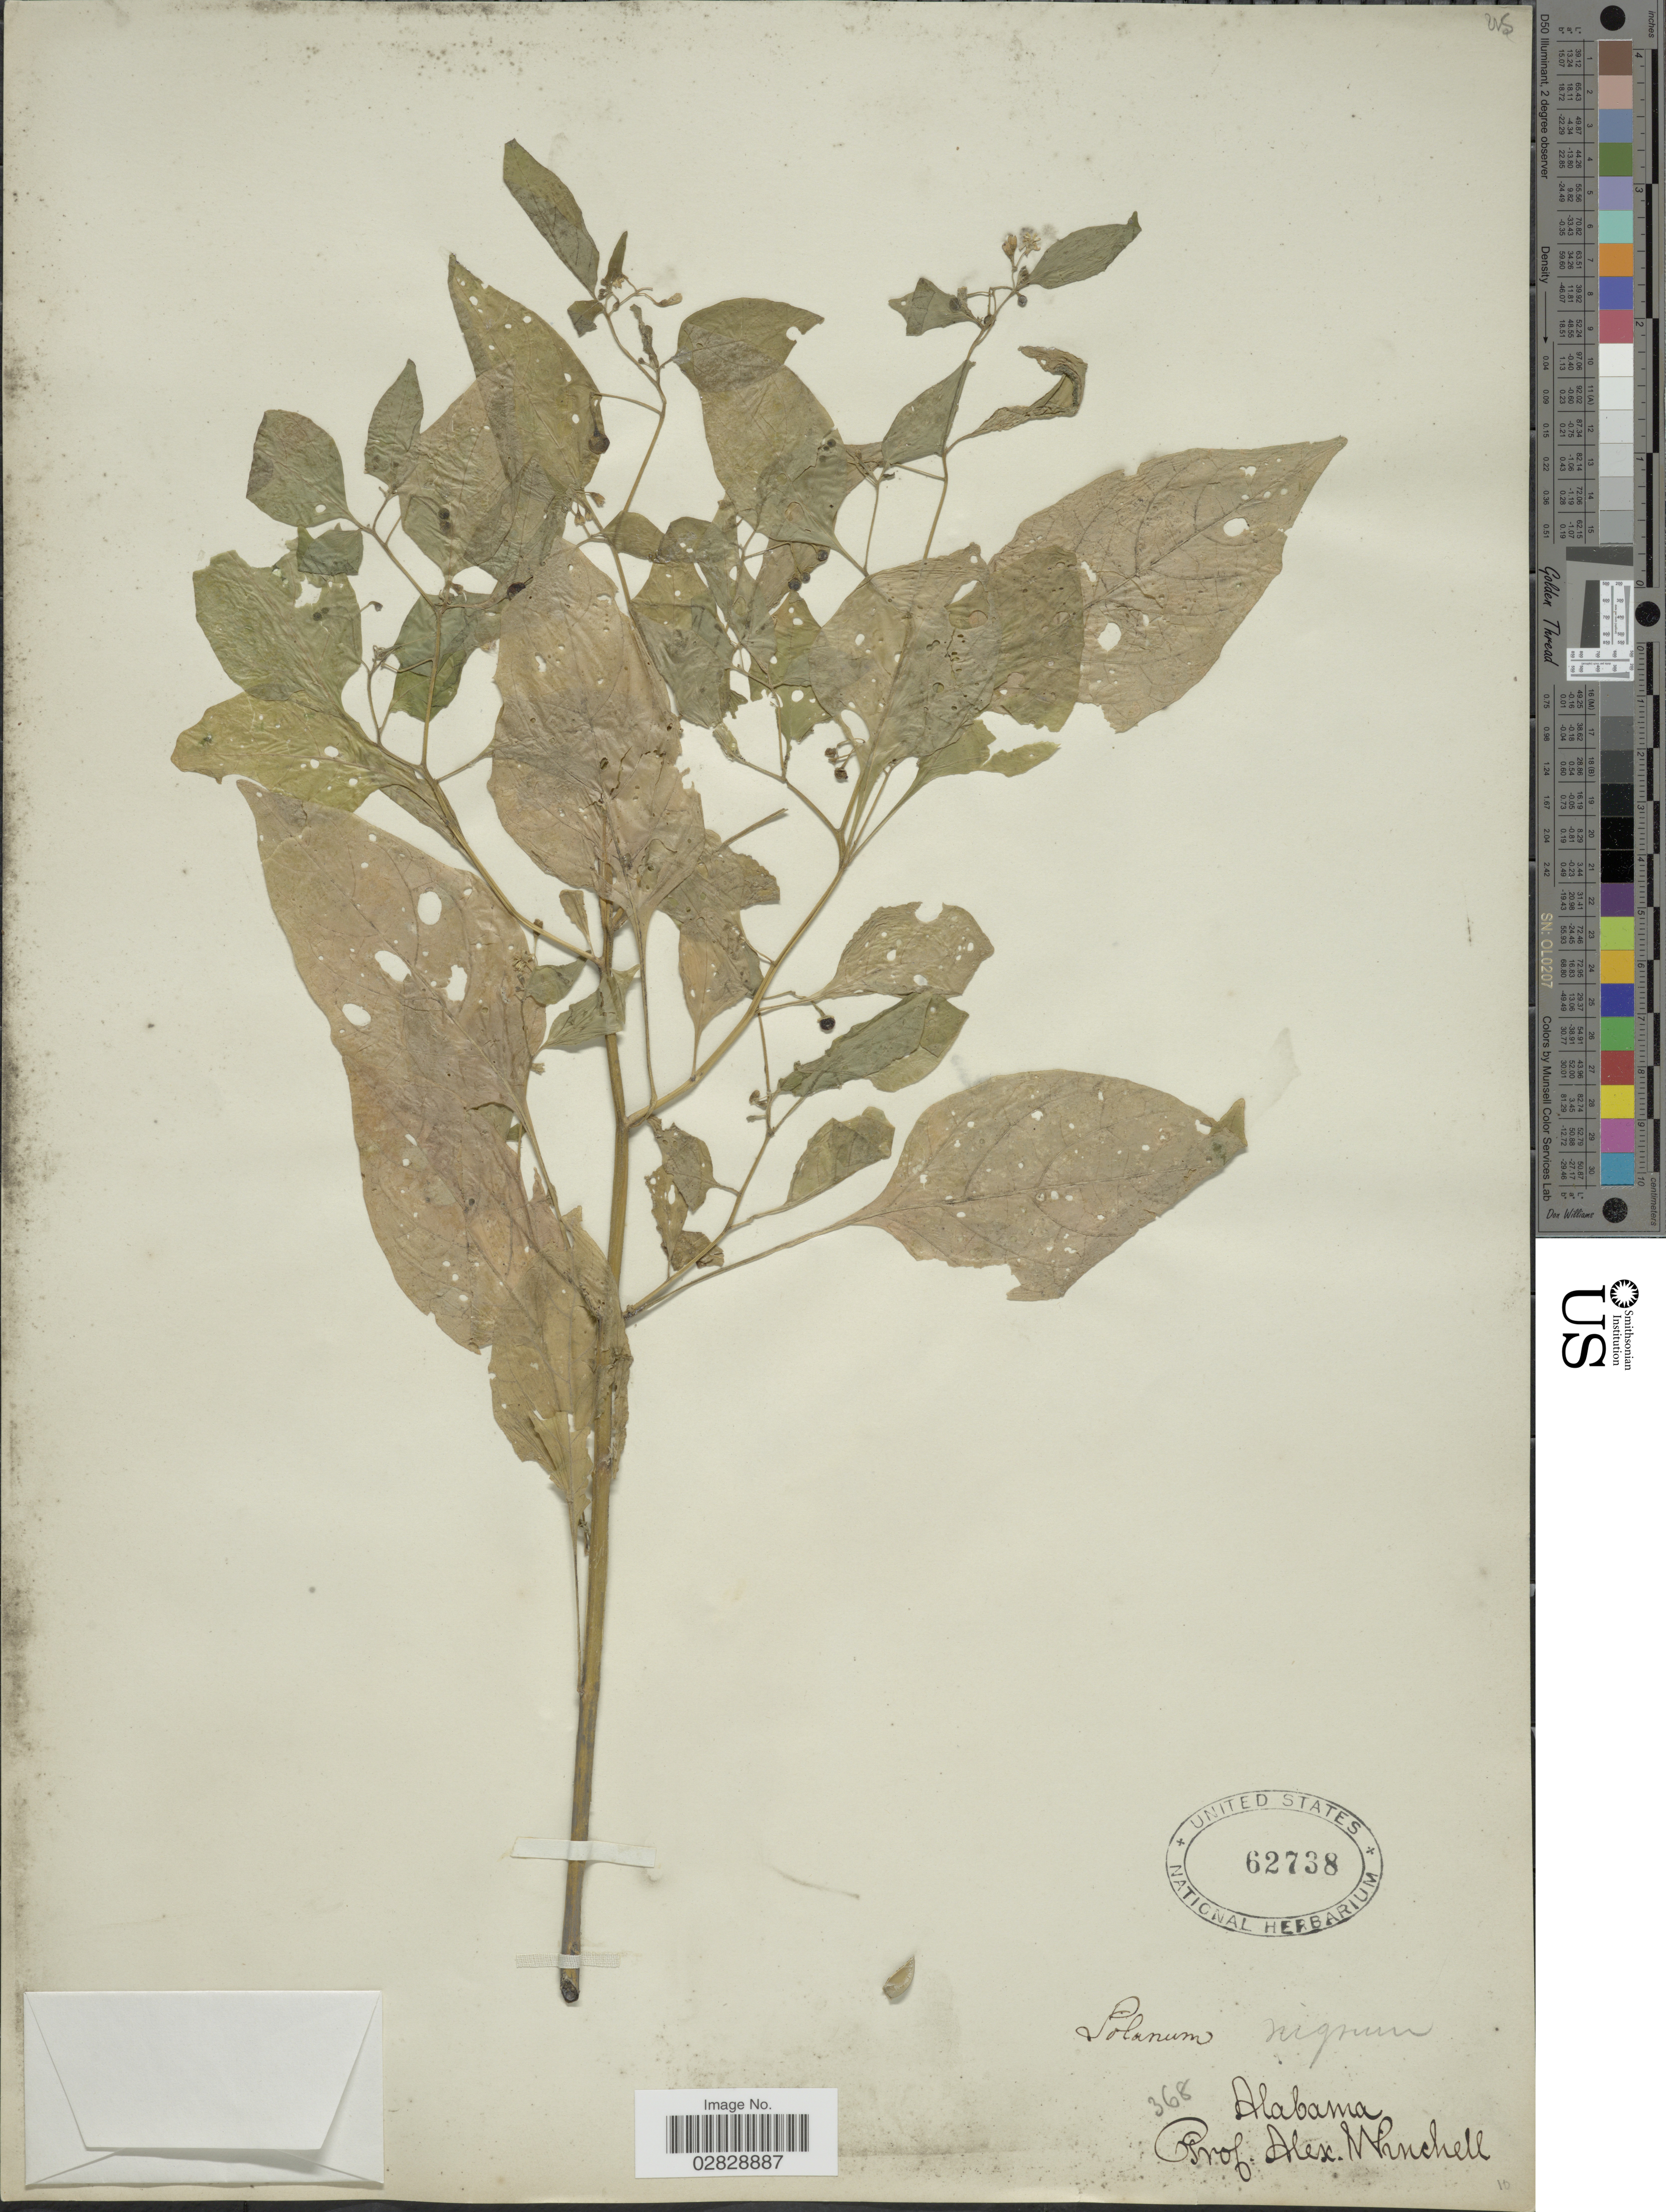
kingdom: Plantae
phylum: Tracheophyta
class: Magnoliopsida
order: Solanales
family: Solanaceae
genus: Solanum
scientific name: Solanum emulans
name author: Raf.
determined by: Knapp, S. D.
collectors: A. Winchell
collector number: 368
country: United States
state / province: Alabama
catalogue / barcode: US 62738